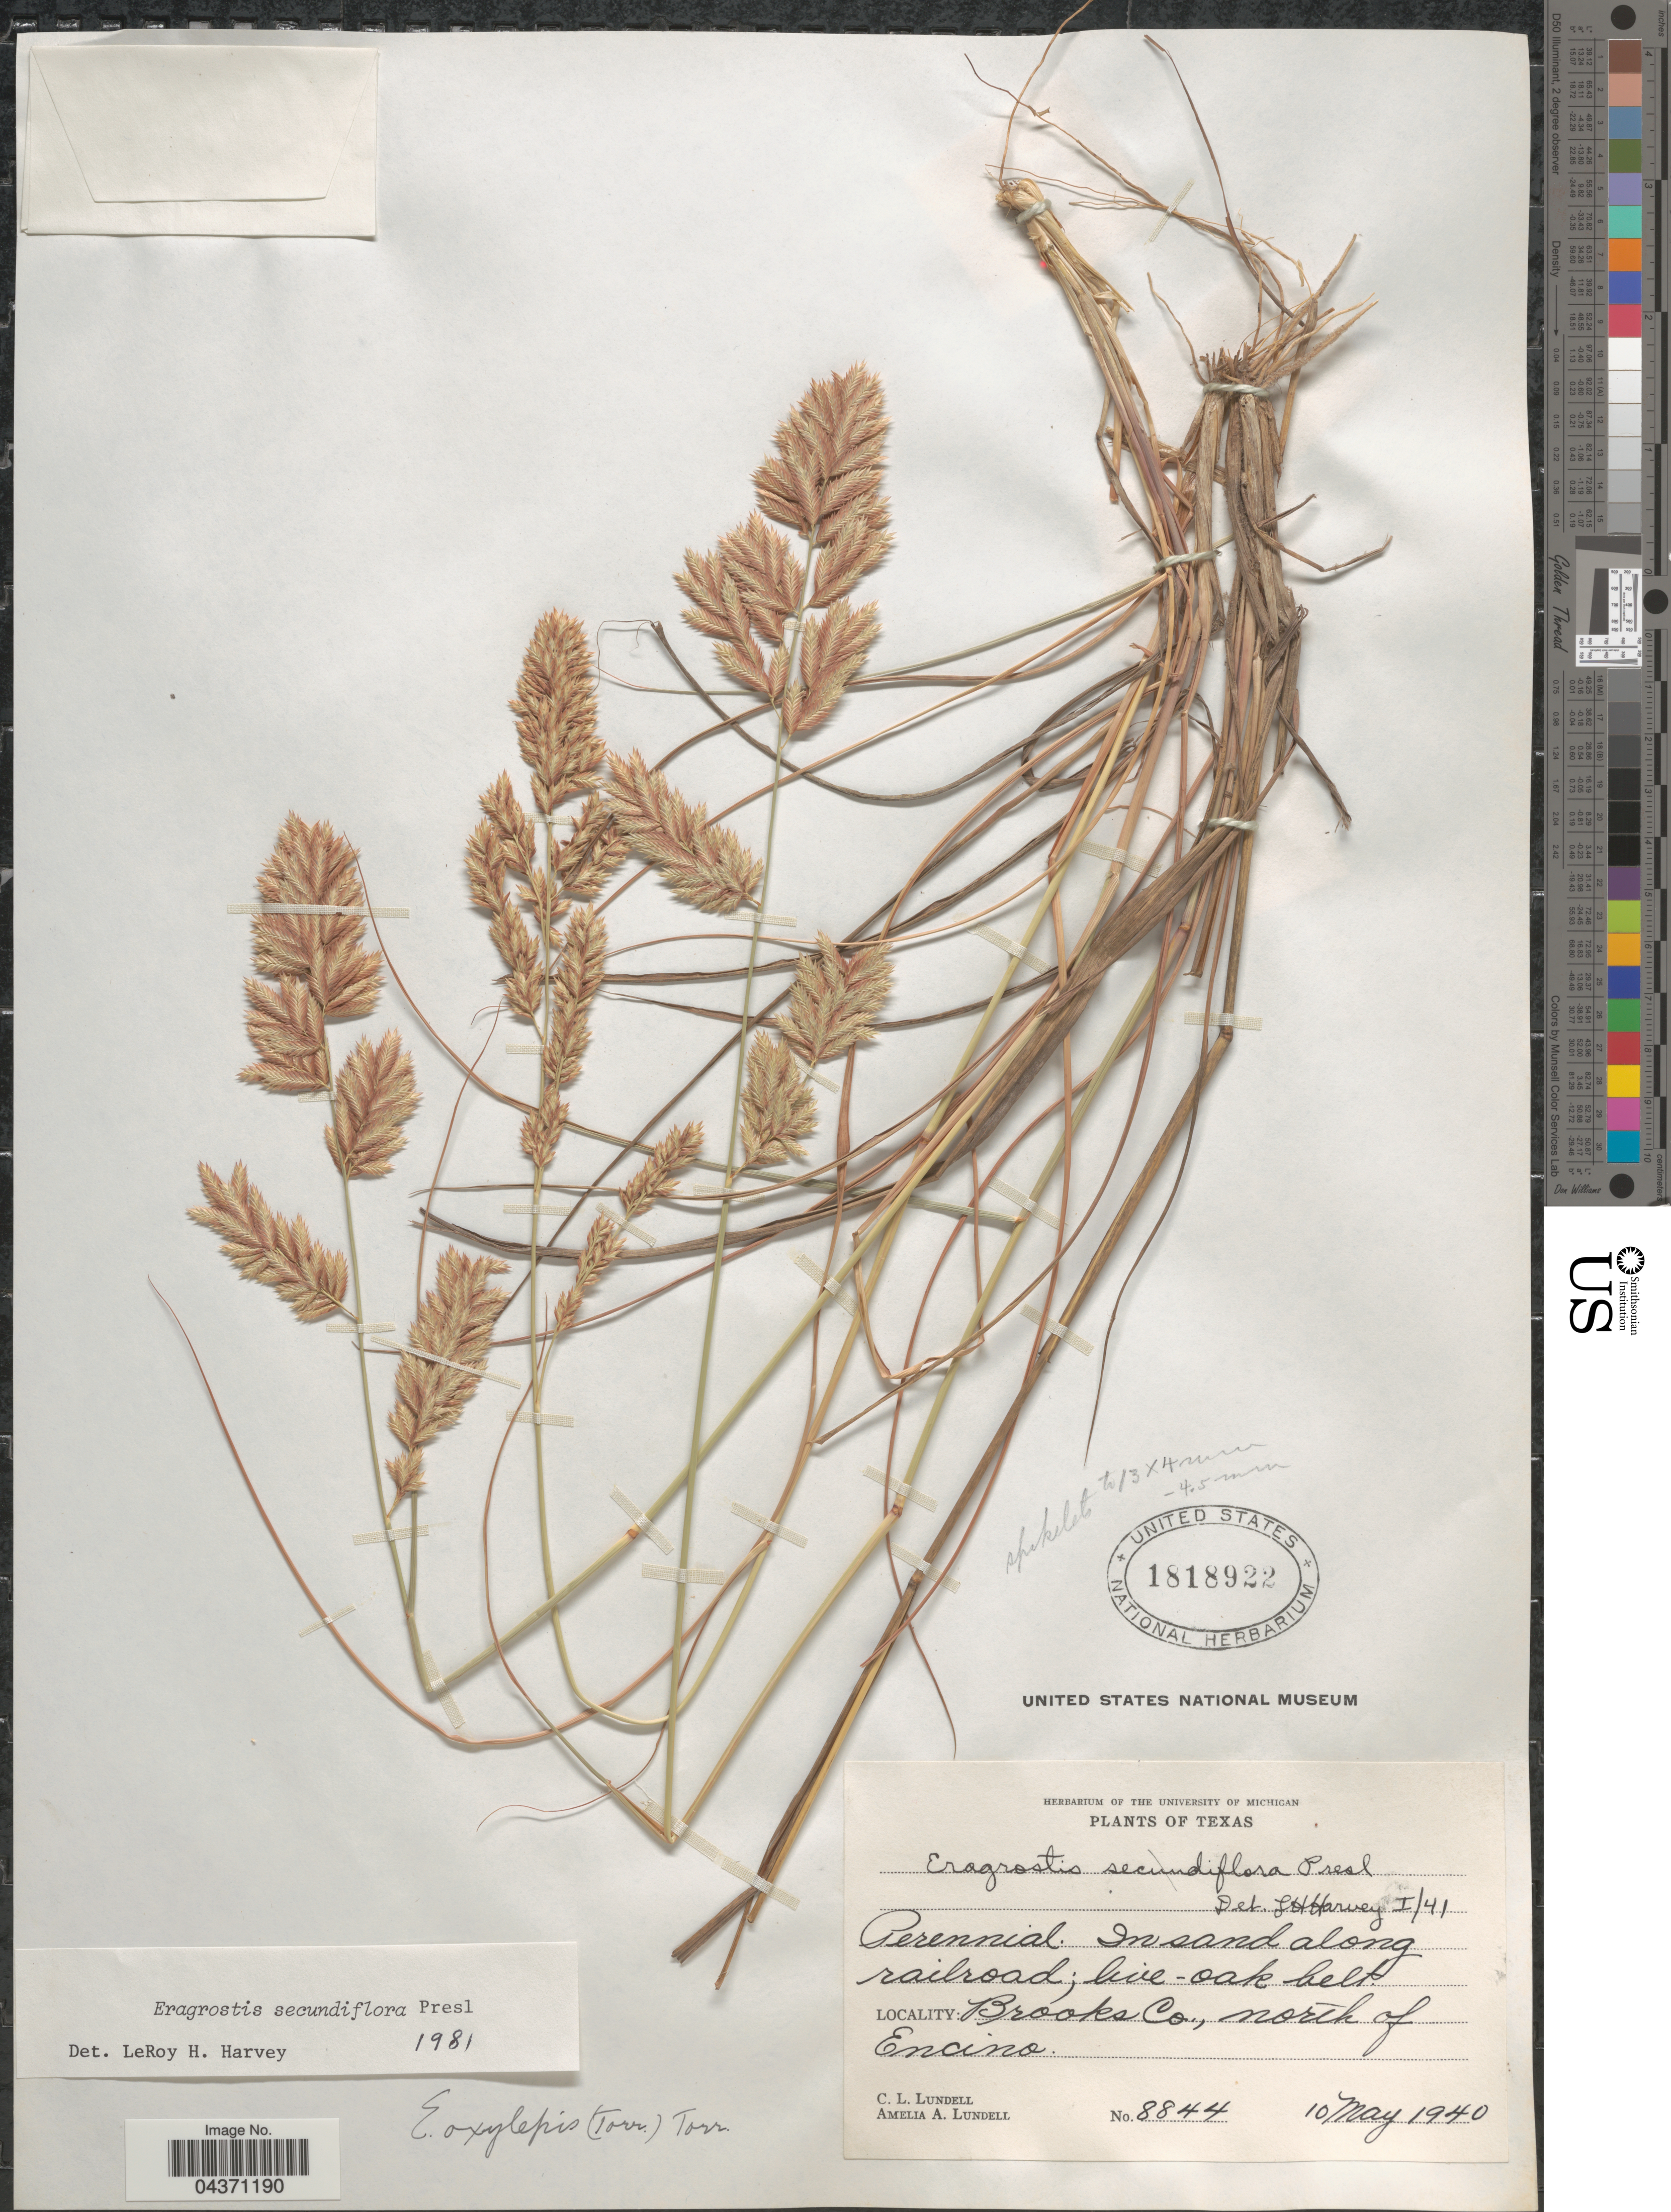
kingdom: Plantae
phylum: Tracheophyta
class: Liliopsida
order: Poales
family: Poaceae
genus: Eragrostis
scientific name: Eragrostis secundiflora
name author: J. Presl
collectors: C. L. Lundell & A. A. Lundell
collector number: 8844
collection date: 1940-05-10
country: United States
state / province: Texas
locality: In sand along railroad; live-oak belt. Brooks Co., north of Encino.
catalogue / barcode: US 1818922